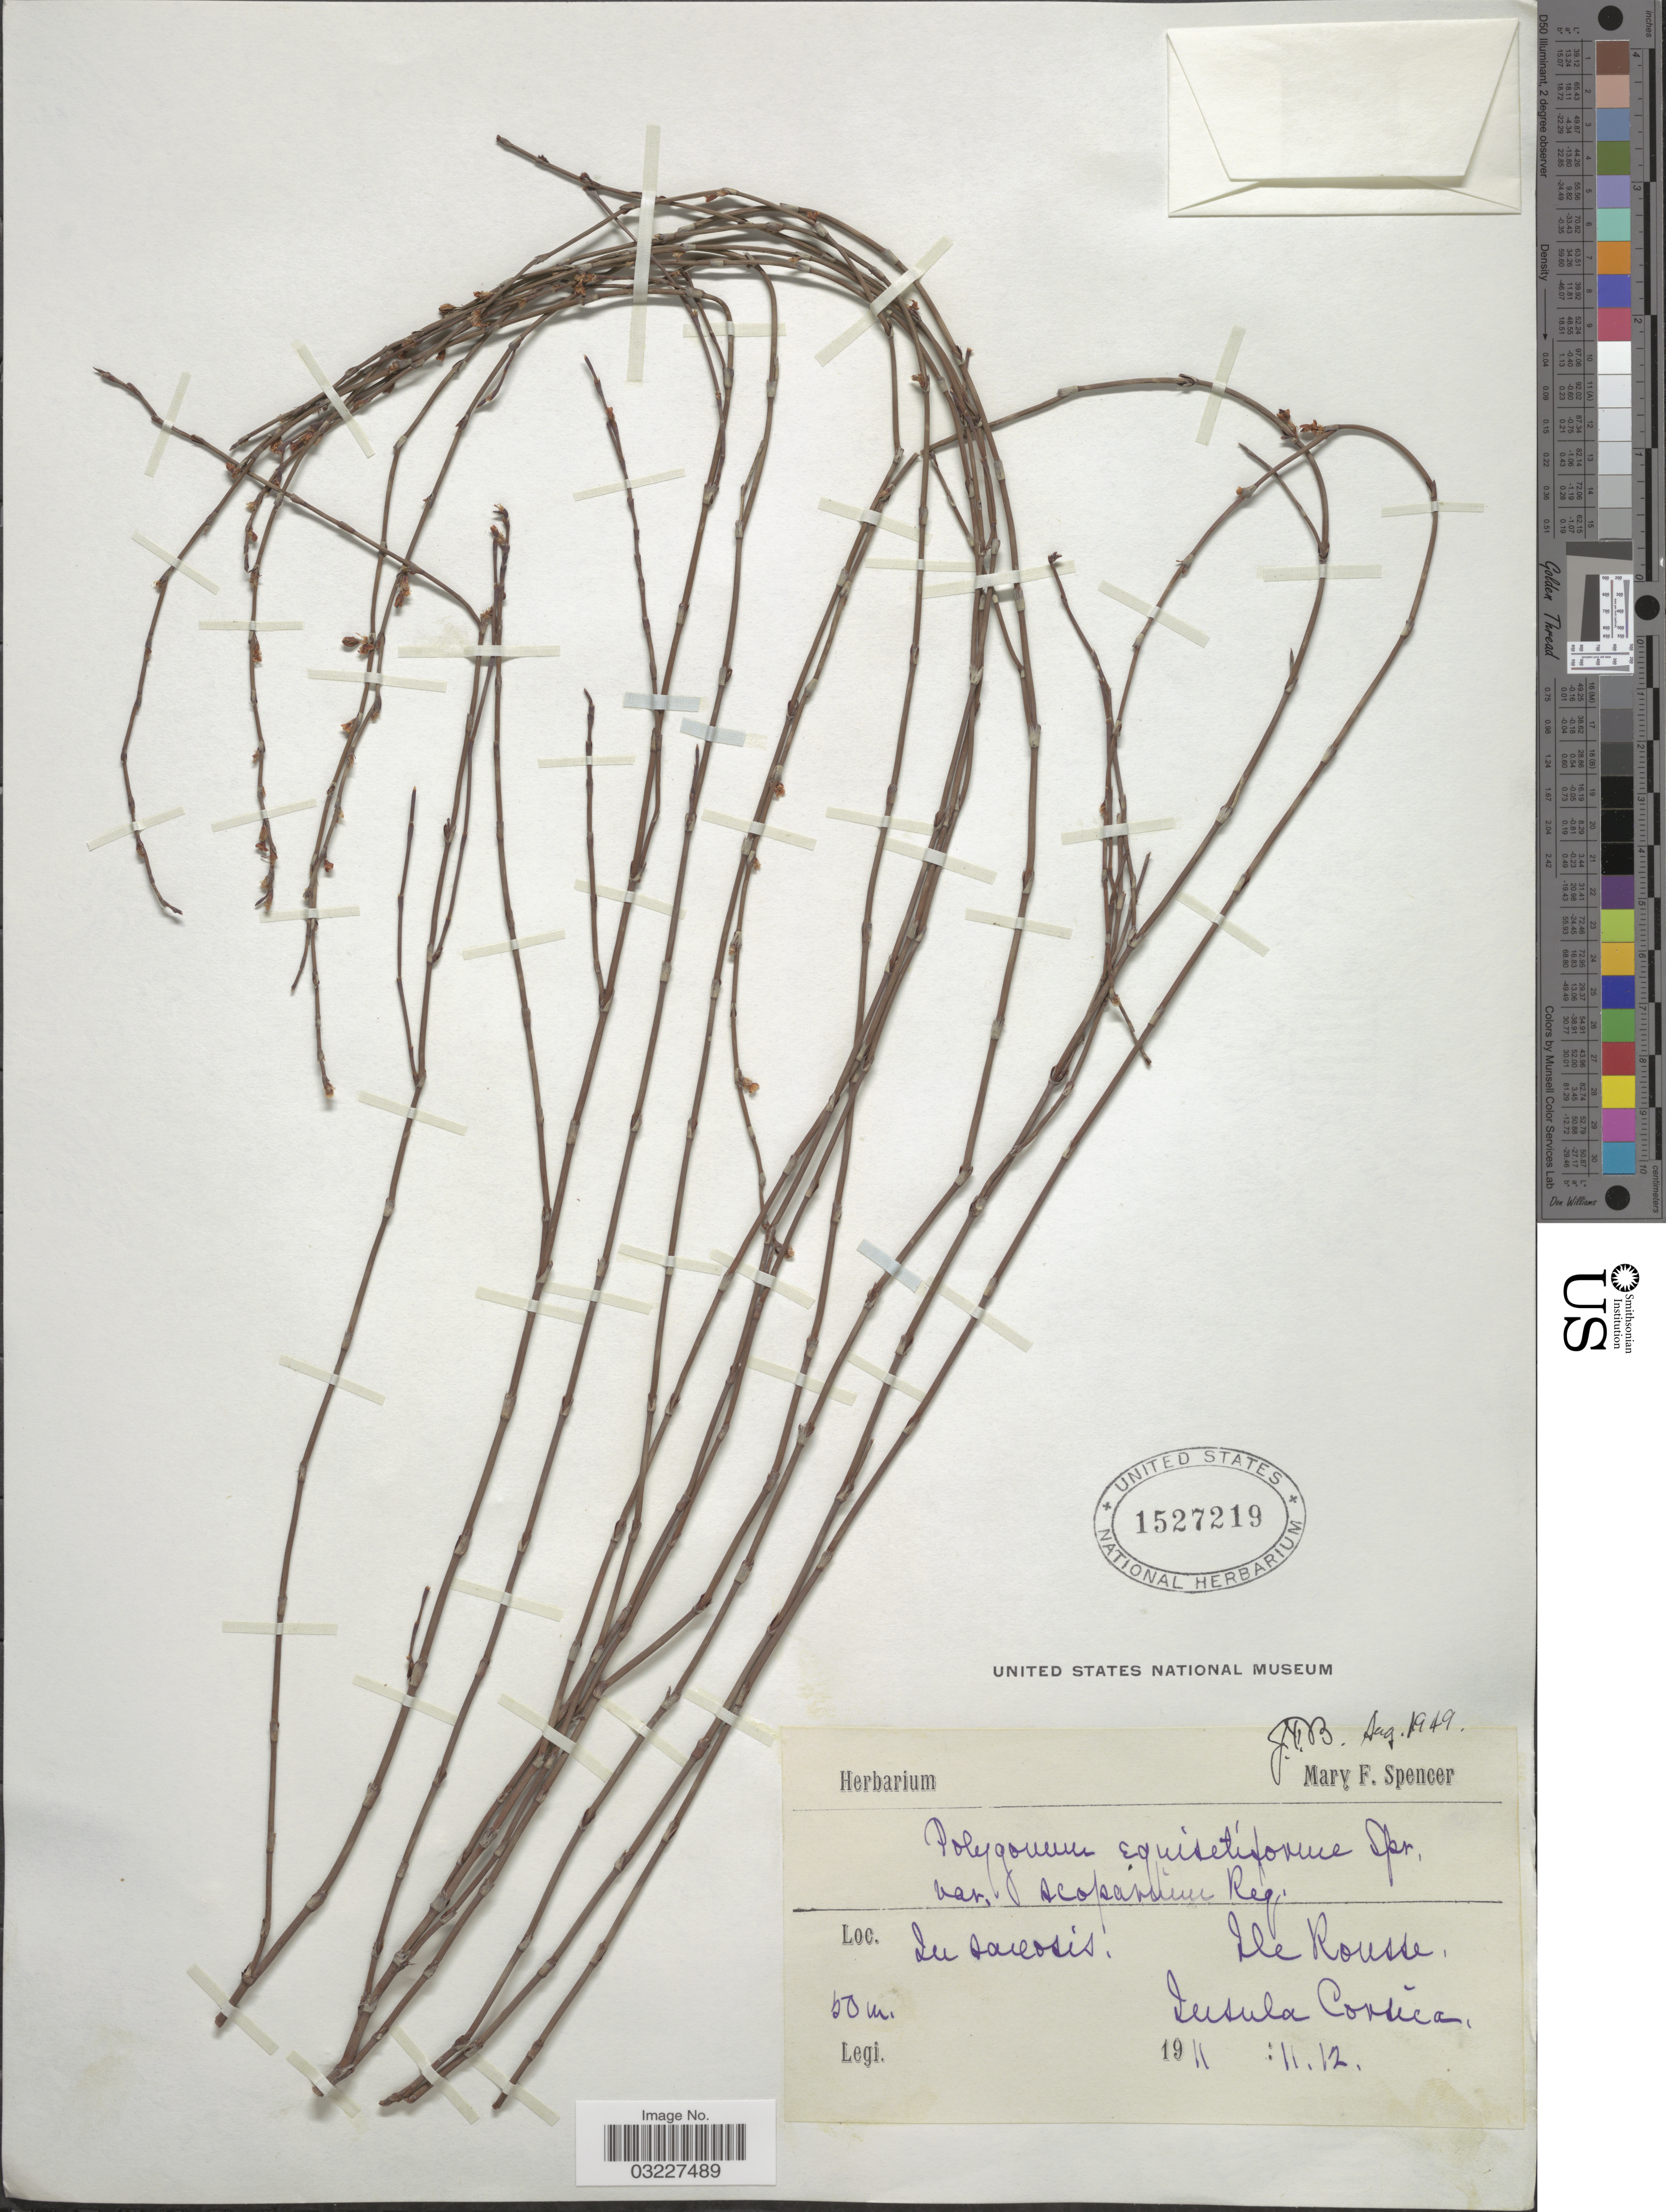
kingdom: Plantae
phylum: Tracheophyta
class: Magnoliopsida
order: Caryophyllales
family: Polygonaceae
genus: Polygonum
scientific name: Polygonum equisetiforme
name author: Sm.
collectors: ex herb. Spencer, Mary Fiske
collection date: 1911-12-11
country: France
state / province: Corsica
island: Corse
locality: In saxosis. Ile Rousse. Insula Corsica.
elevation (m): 50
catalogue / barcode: US 1527219